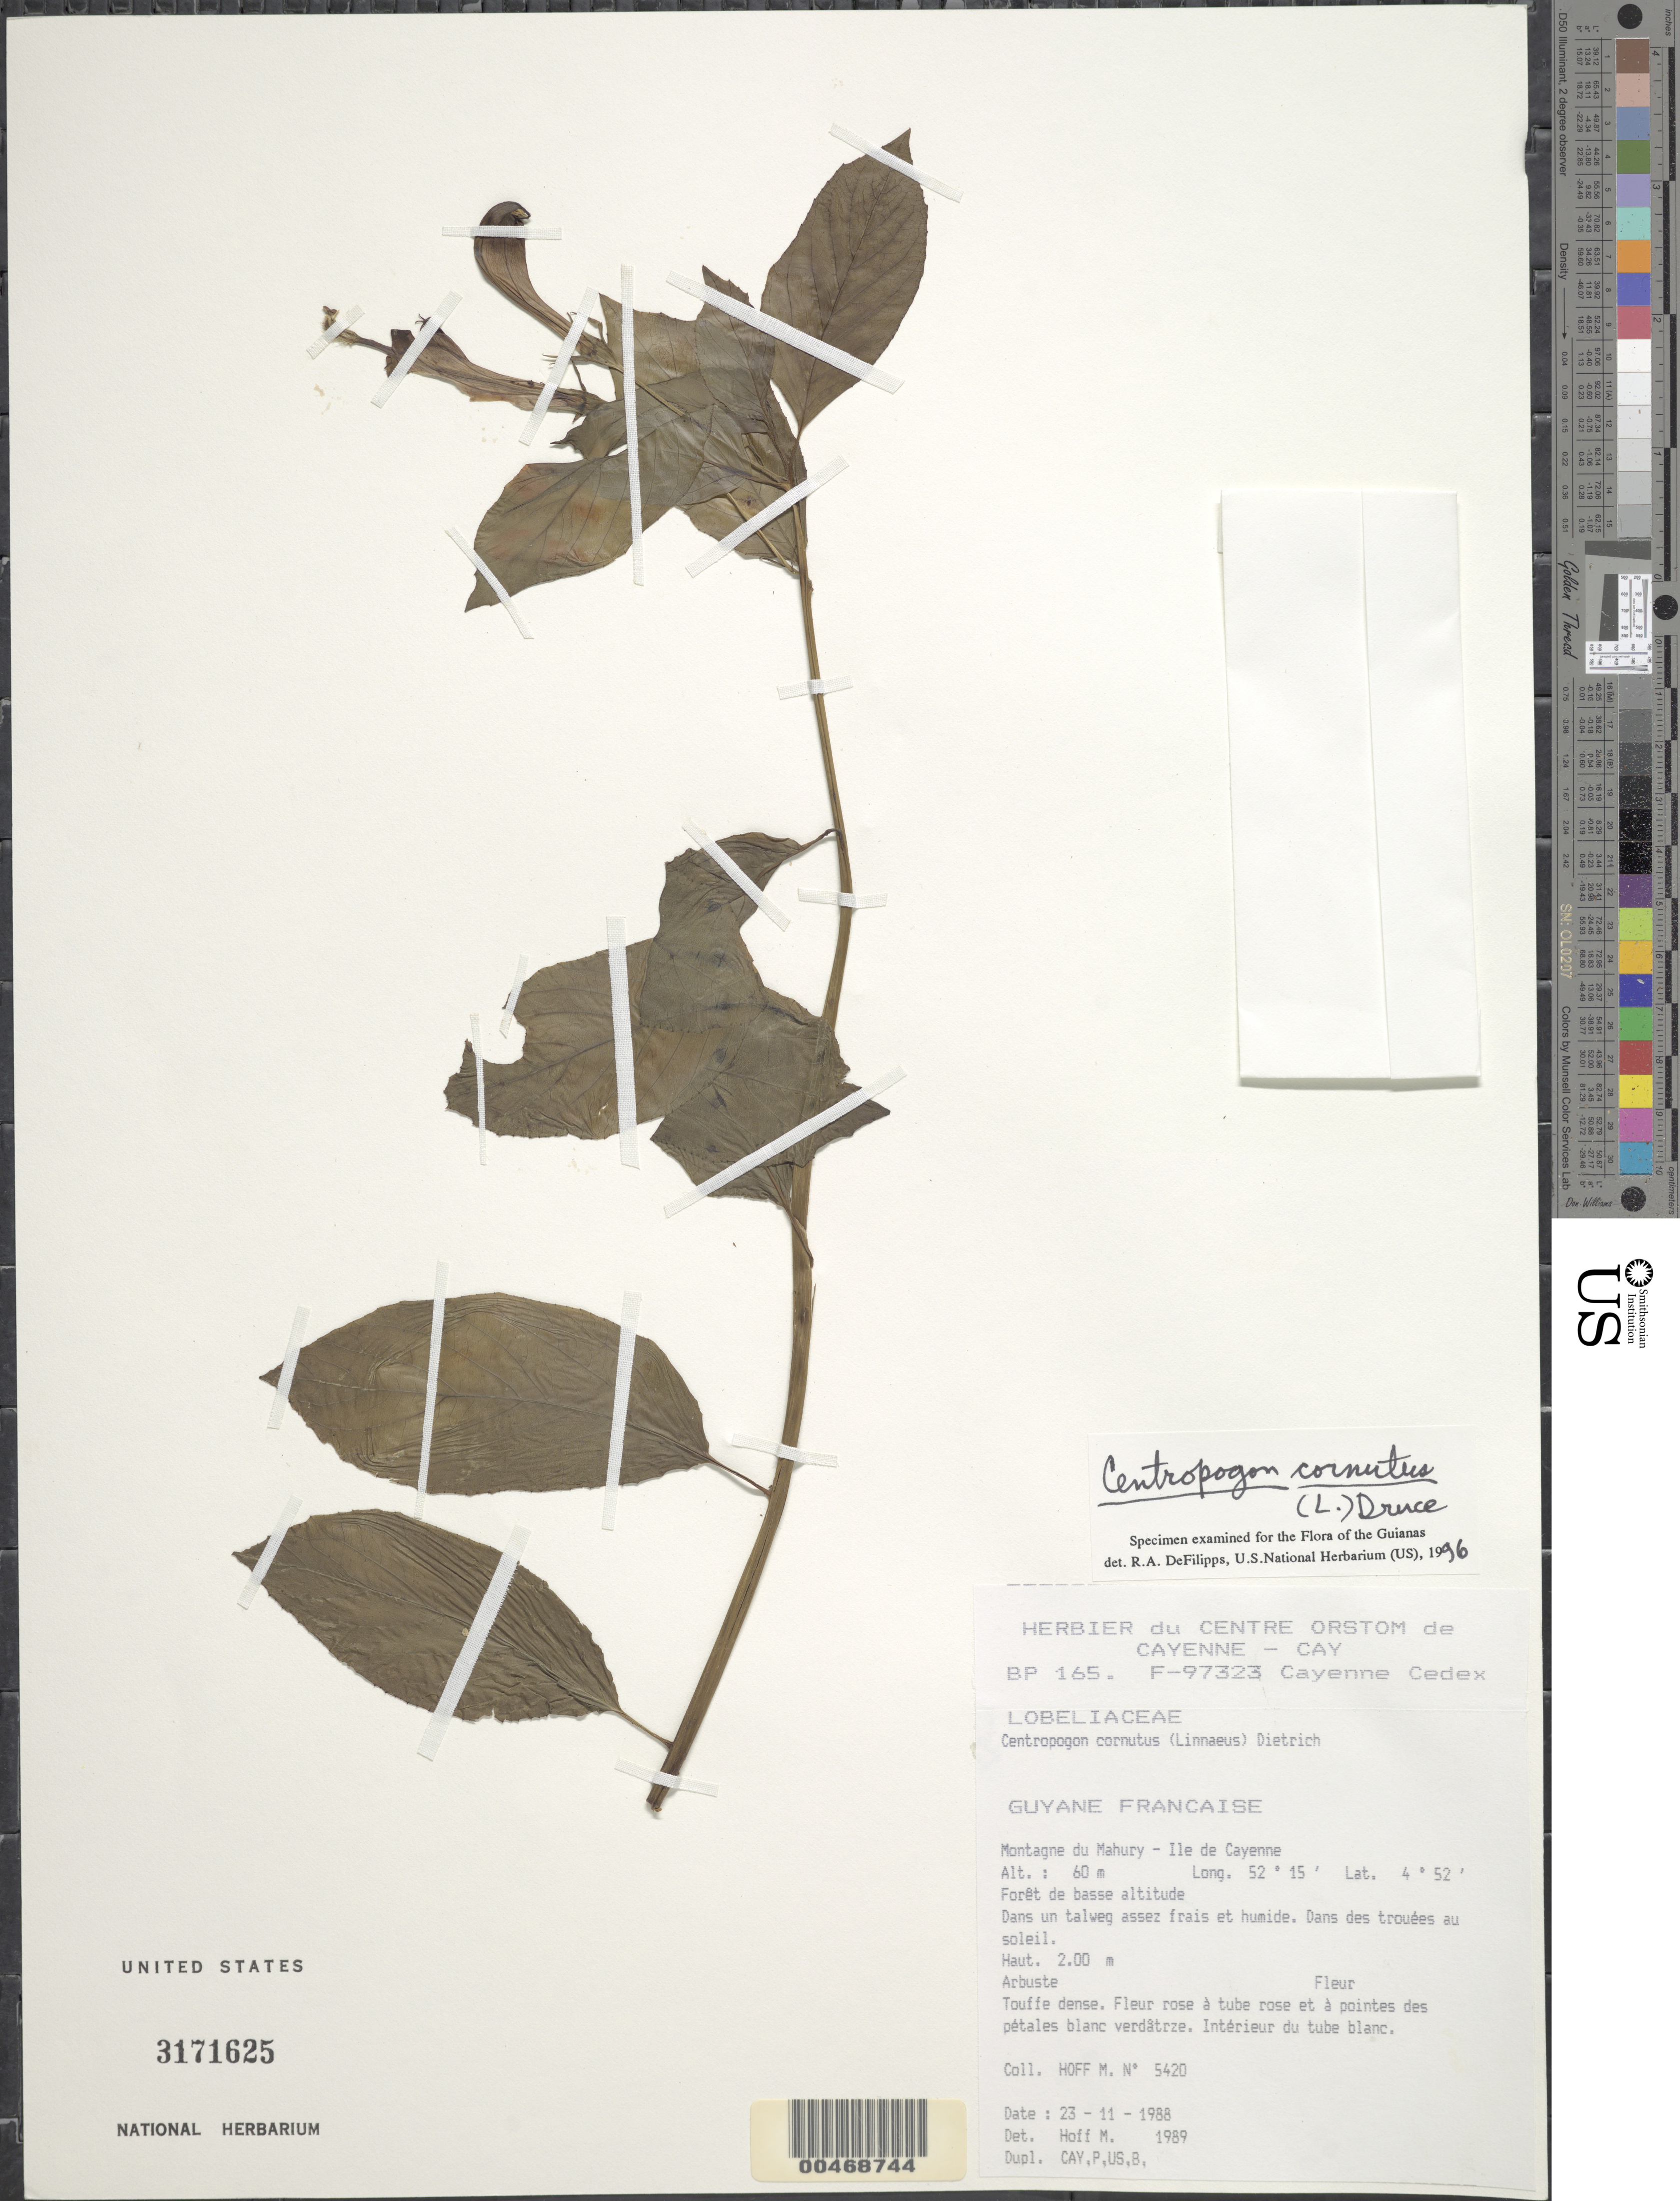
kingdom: Plantae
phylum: Tracheophyta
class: Magnoliopsida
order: Asterales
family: Campanulaceae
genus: Centropogon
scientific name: Centropogon cornutus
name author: (L.) Druce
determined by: DeFilipps, R. A.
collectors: M. Hoff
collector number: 5420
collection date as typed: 23-Nov-88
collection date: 1988-11-23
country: French Guiana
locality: Montagne de Mahury, Ile de Cayenne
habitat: Low forest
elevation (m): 60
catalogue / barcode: US 3171625